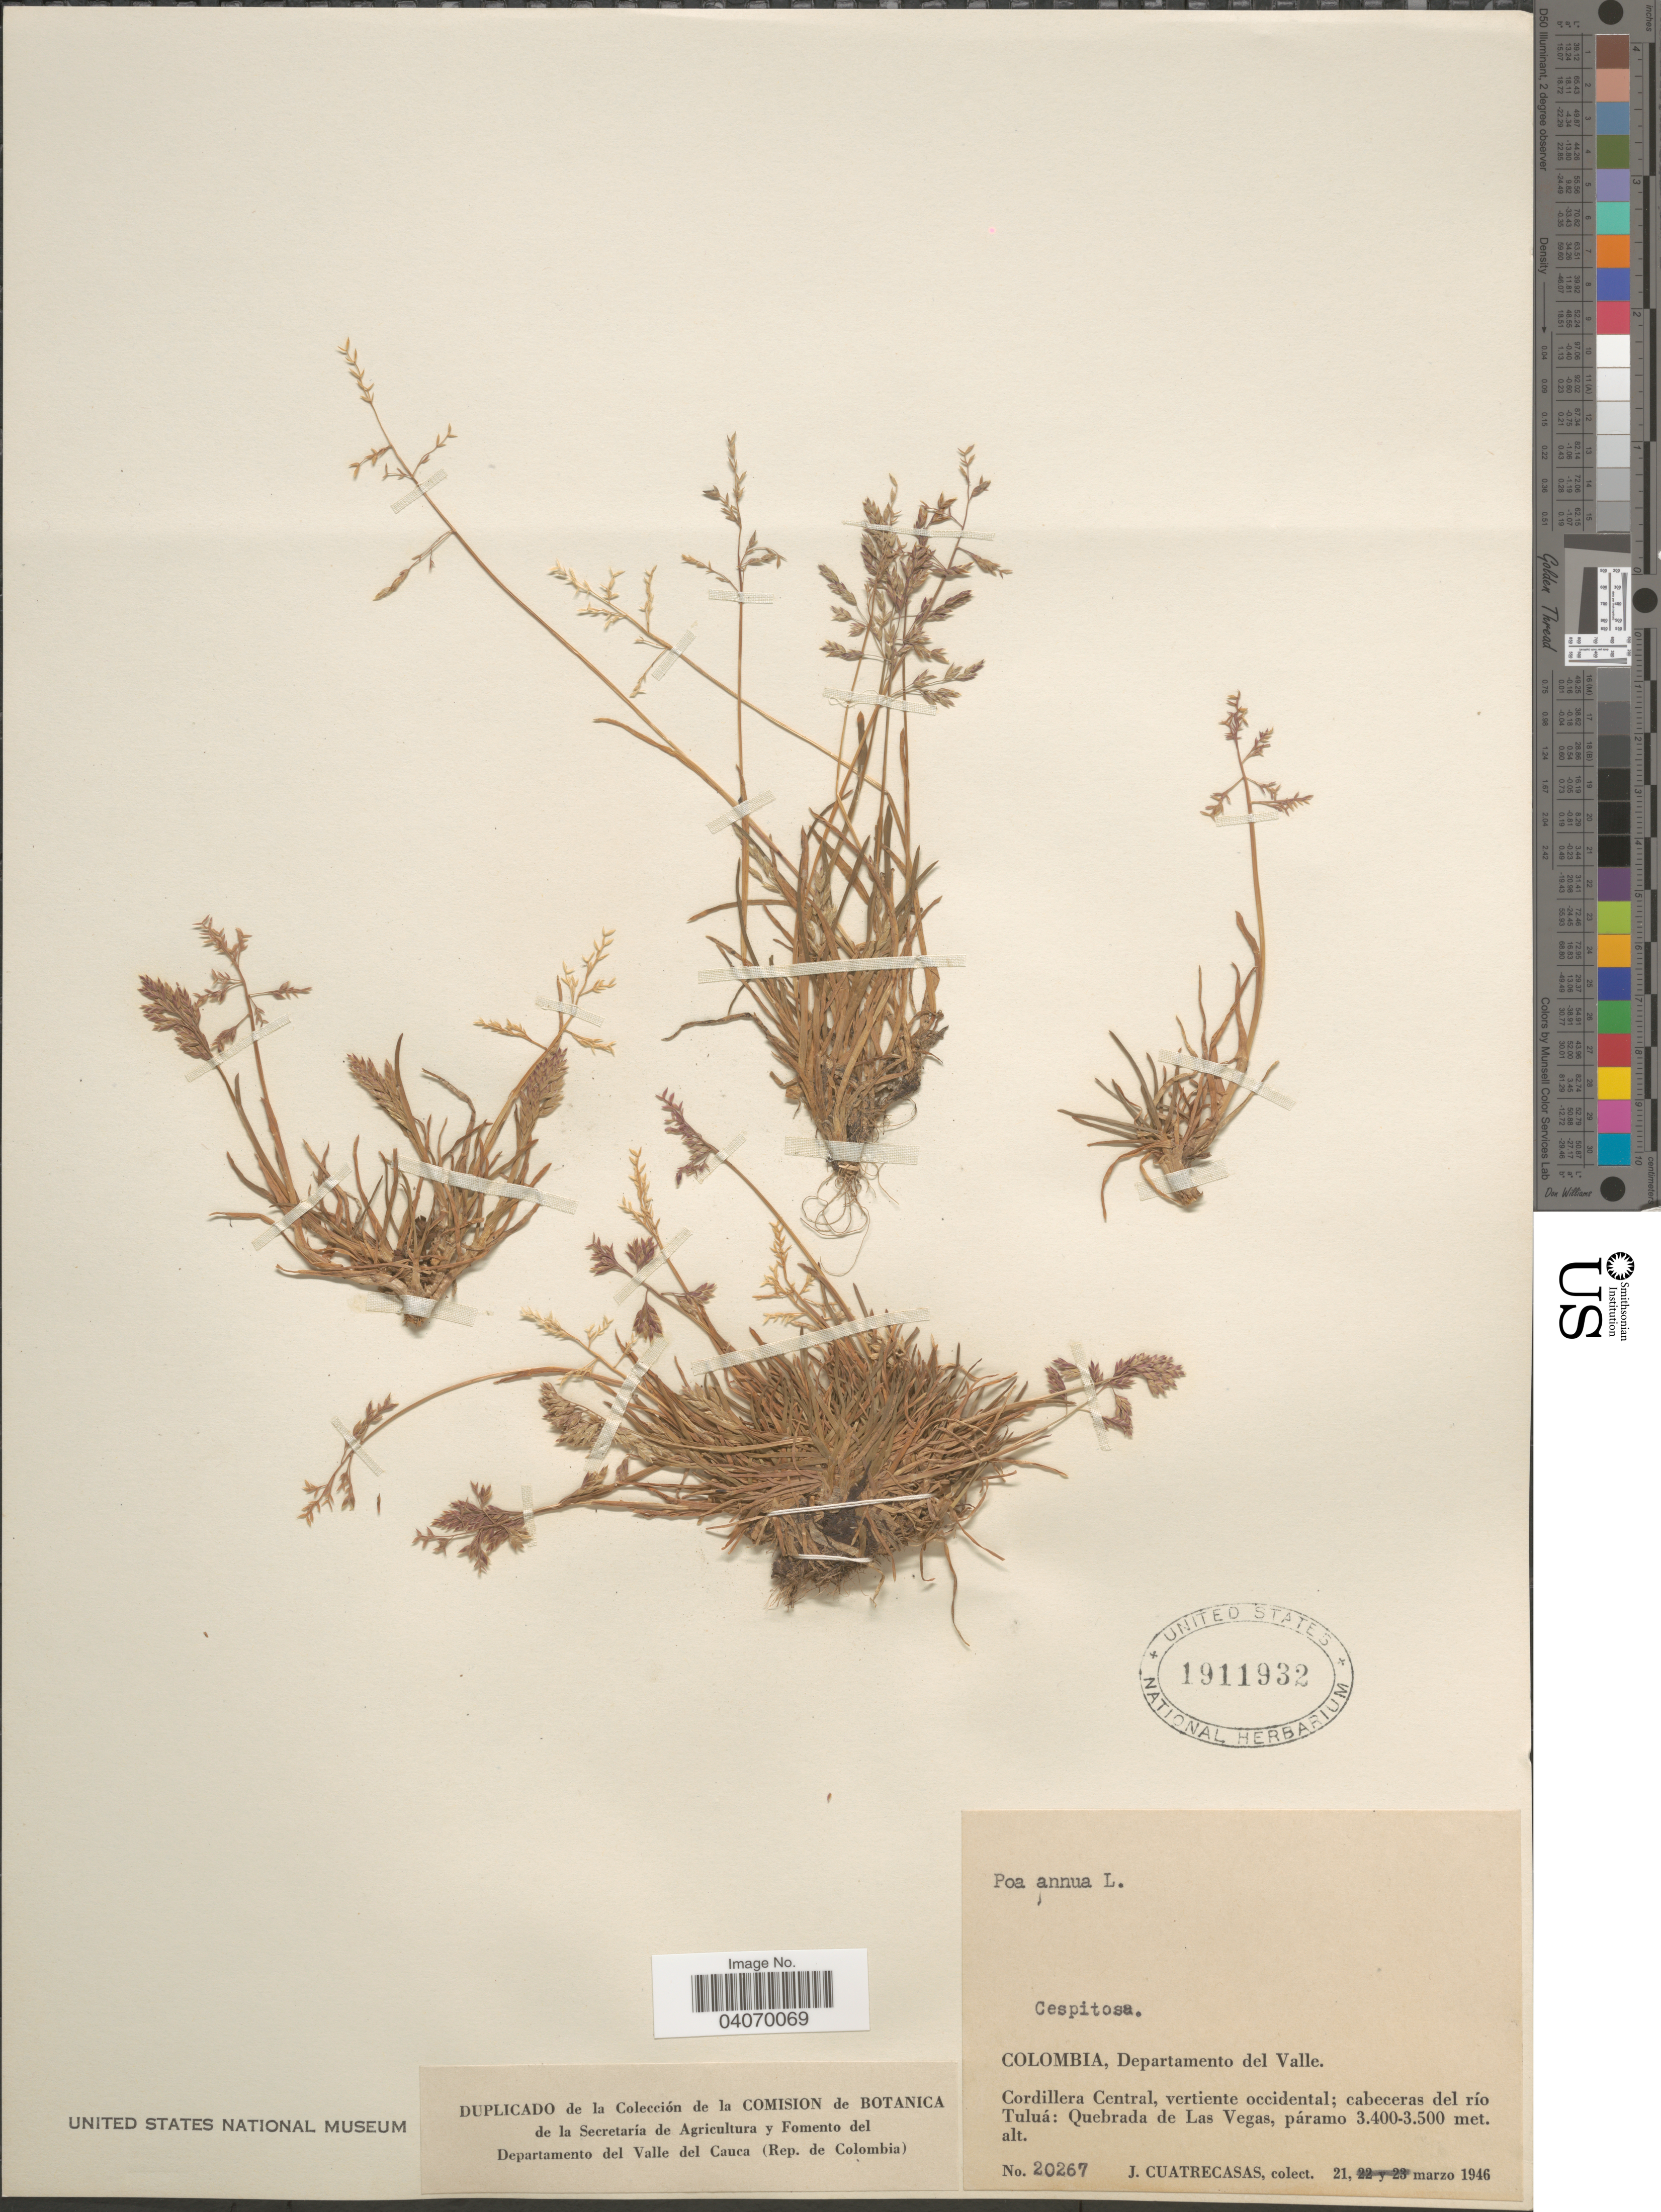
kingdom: Plantae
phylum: Tracheophyta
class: Liliopsida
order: Poales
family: Poaceae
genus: Poa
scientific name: Poa annua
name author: L.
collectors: J. Cuatrecasas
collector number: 20267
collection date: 1946-03-21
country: Colombia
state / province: Valle del Cauca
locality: Departamento del Valle. Cordillera Central, vertiente occidental; cabeceras del río Tuluá: Quebrada de Las Vegas.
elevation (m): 3400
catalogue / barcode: US 1911932